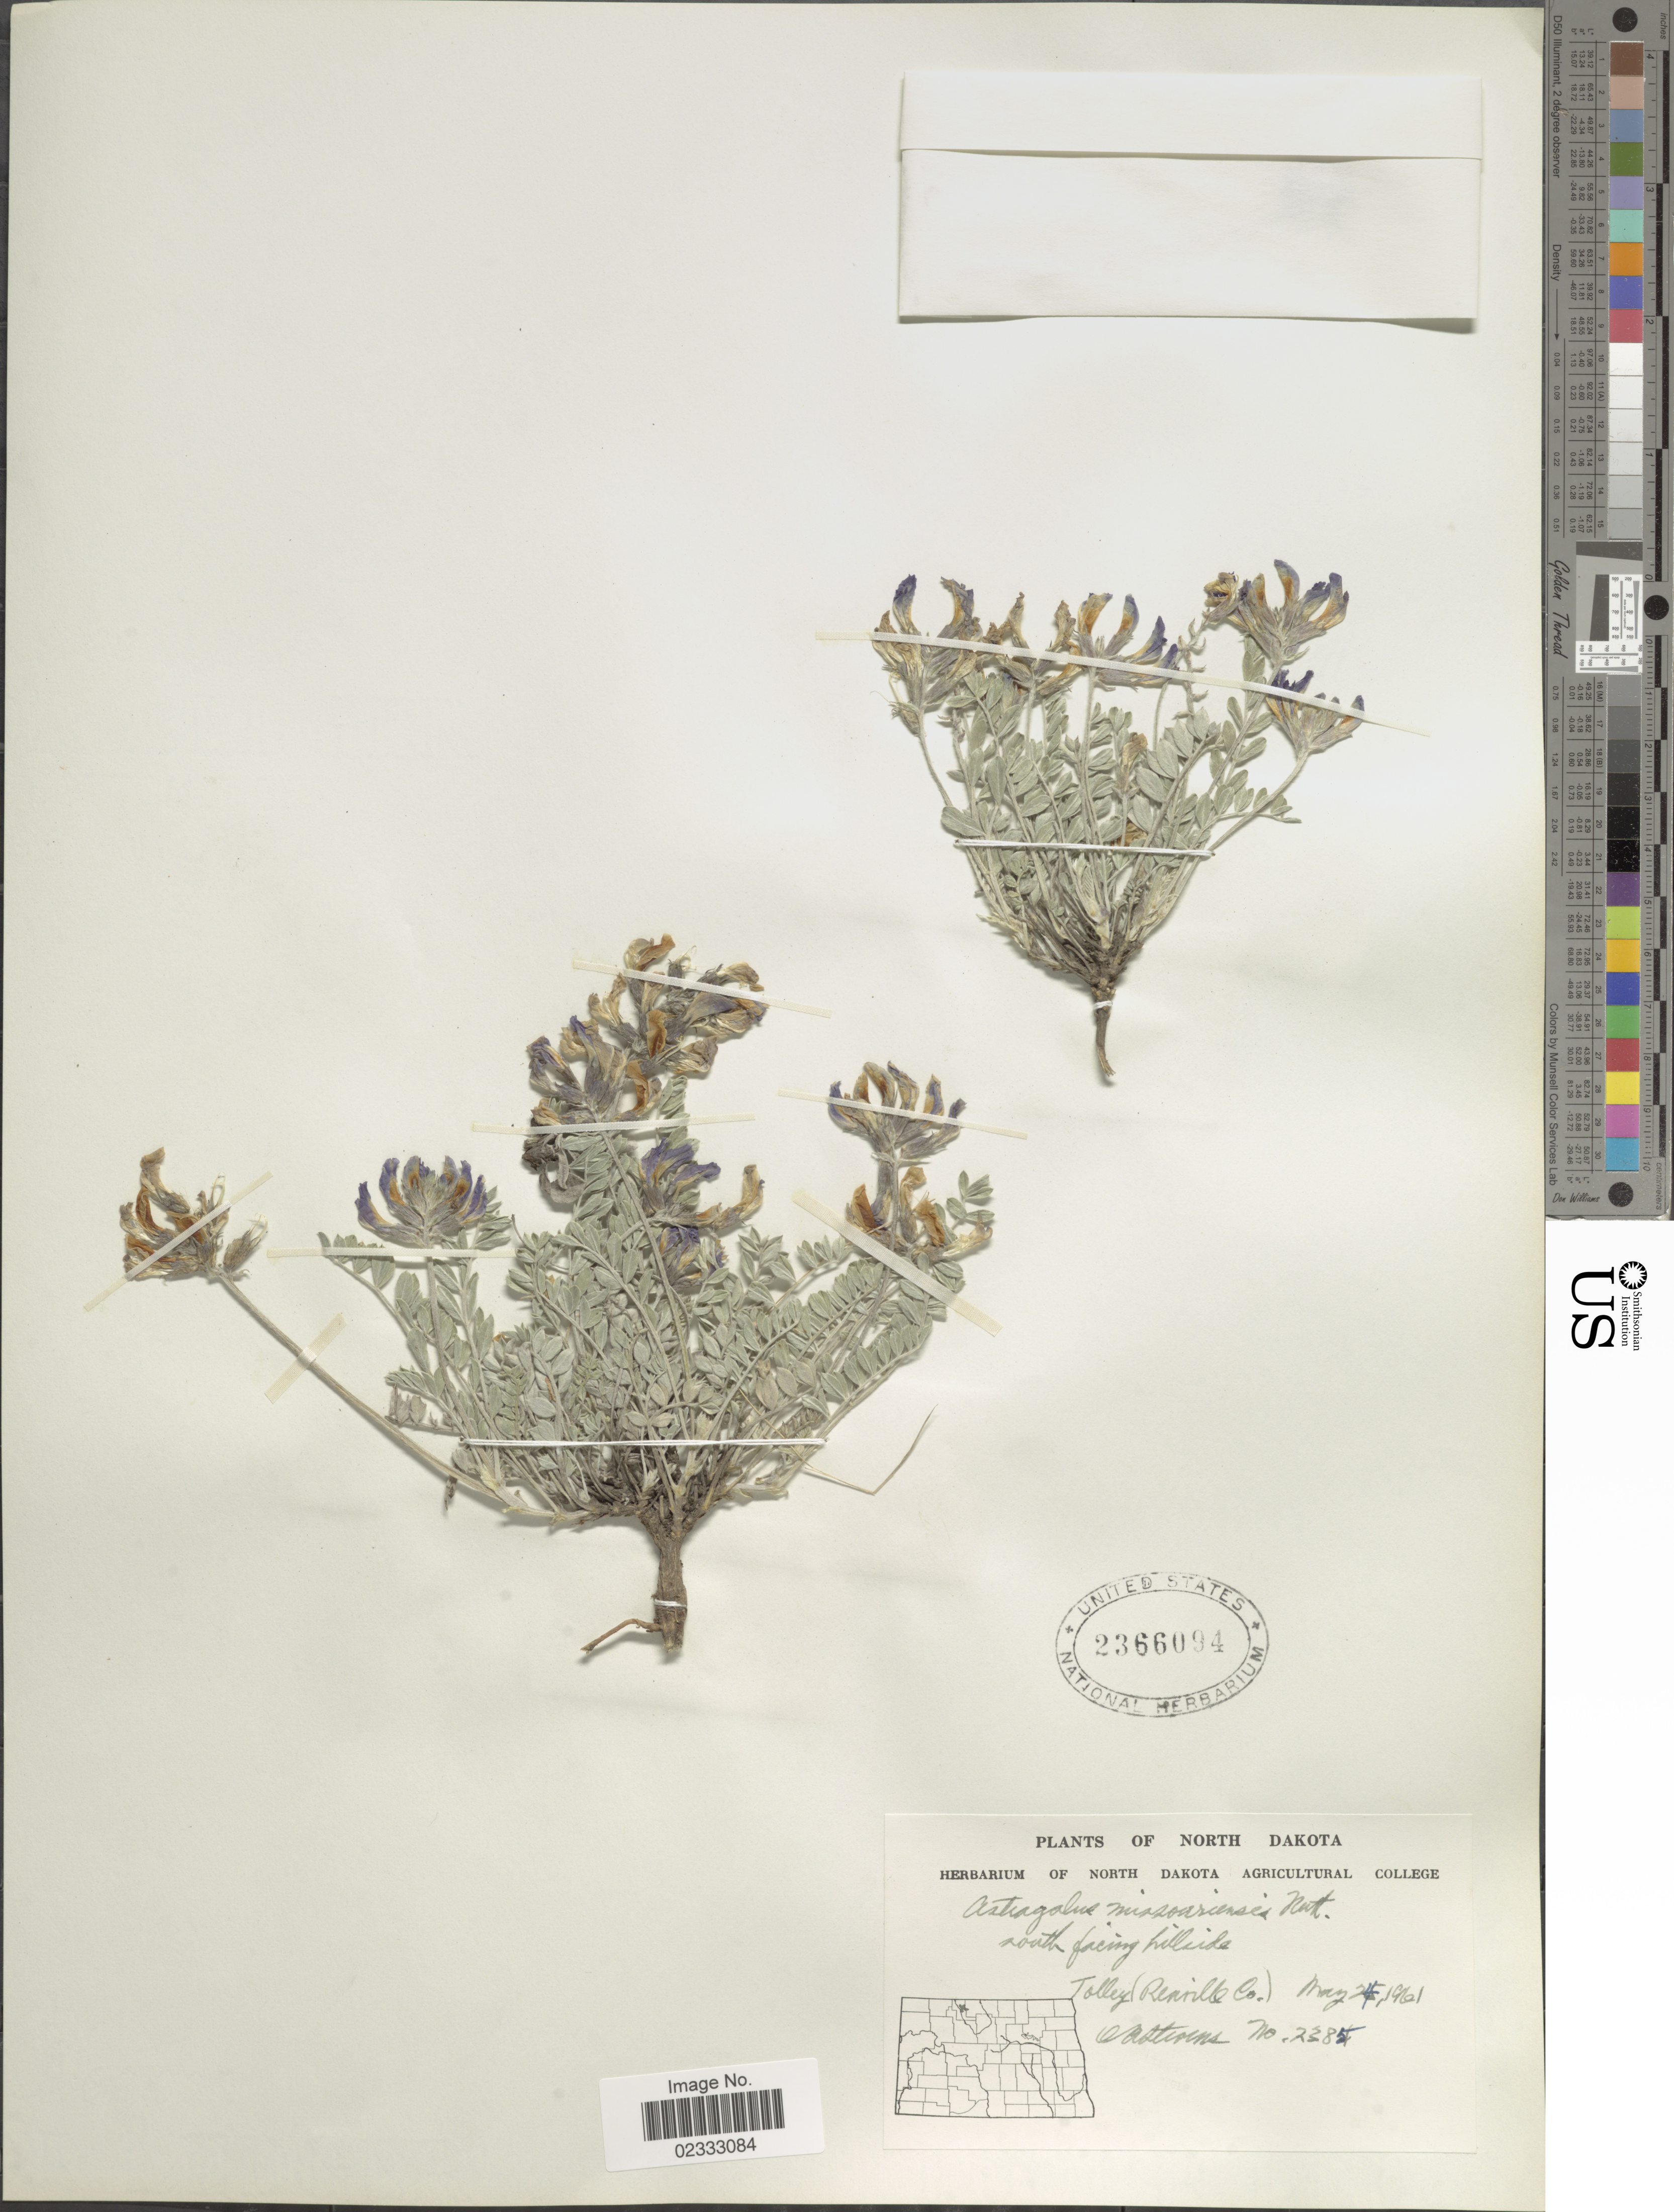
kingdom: Plantae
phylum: Tracheophyta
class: Magnoliopsida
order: Fabales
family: Fabaceae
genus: Astragalus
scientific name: Astragalus missouriensis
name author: Nutt.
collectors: O. A. Stevens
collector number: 2385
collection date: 1961-05-24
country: United States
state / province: North Dakota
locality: North Dakota, North facing hillside, Tolley (Renville Co).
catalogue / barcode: US 2366094